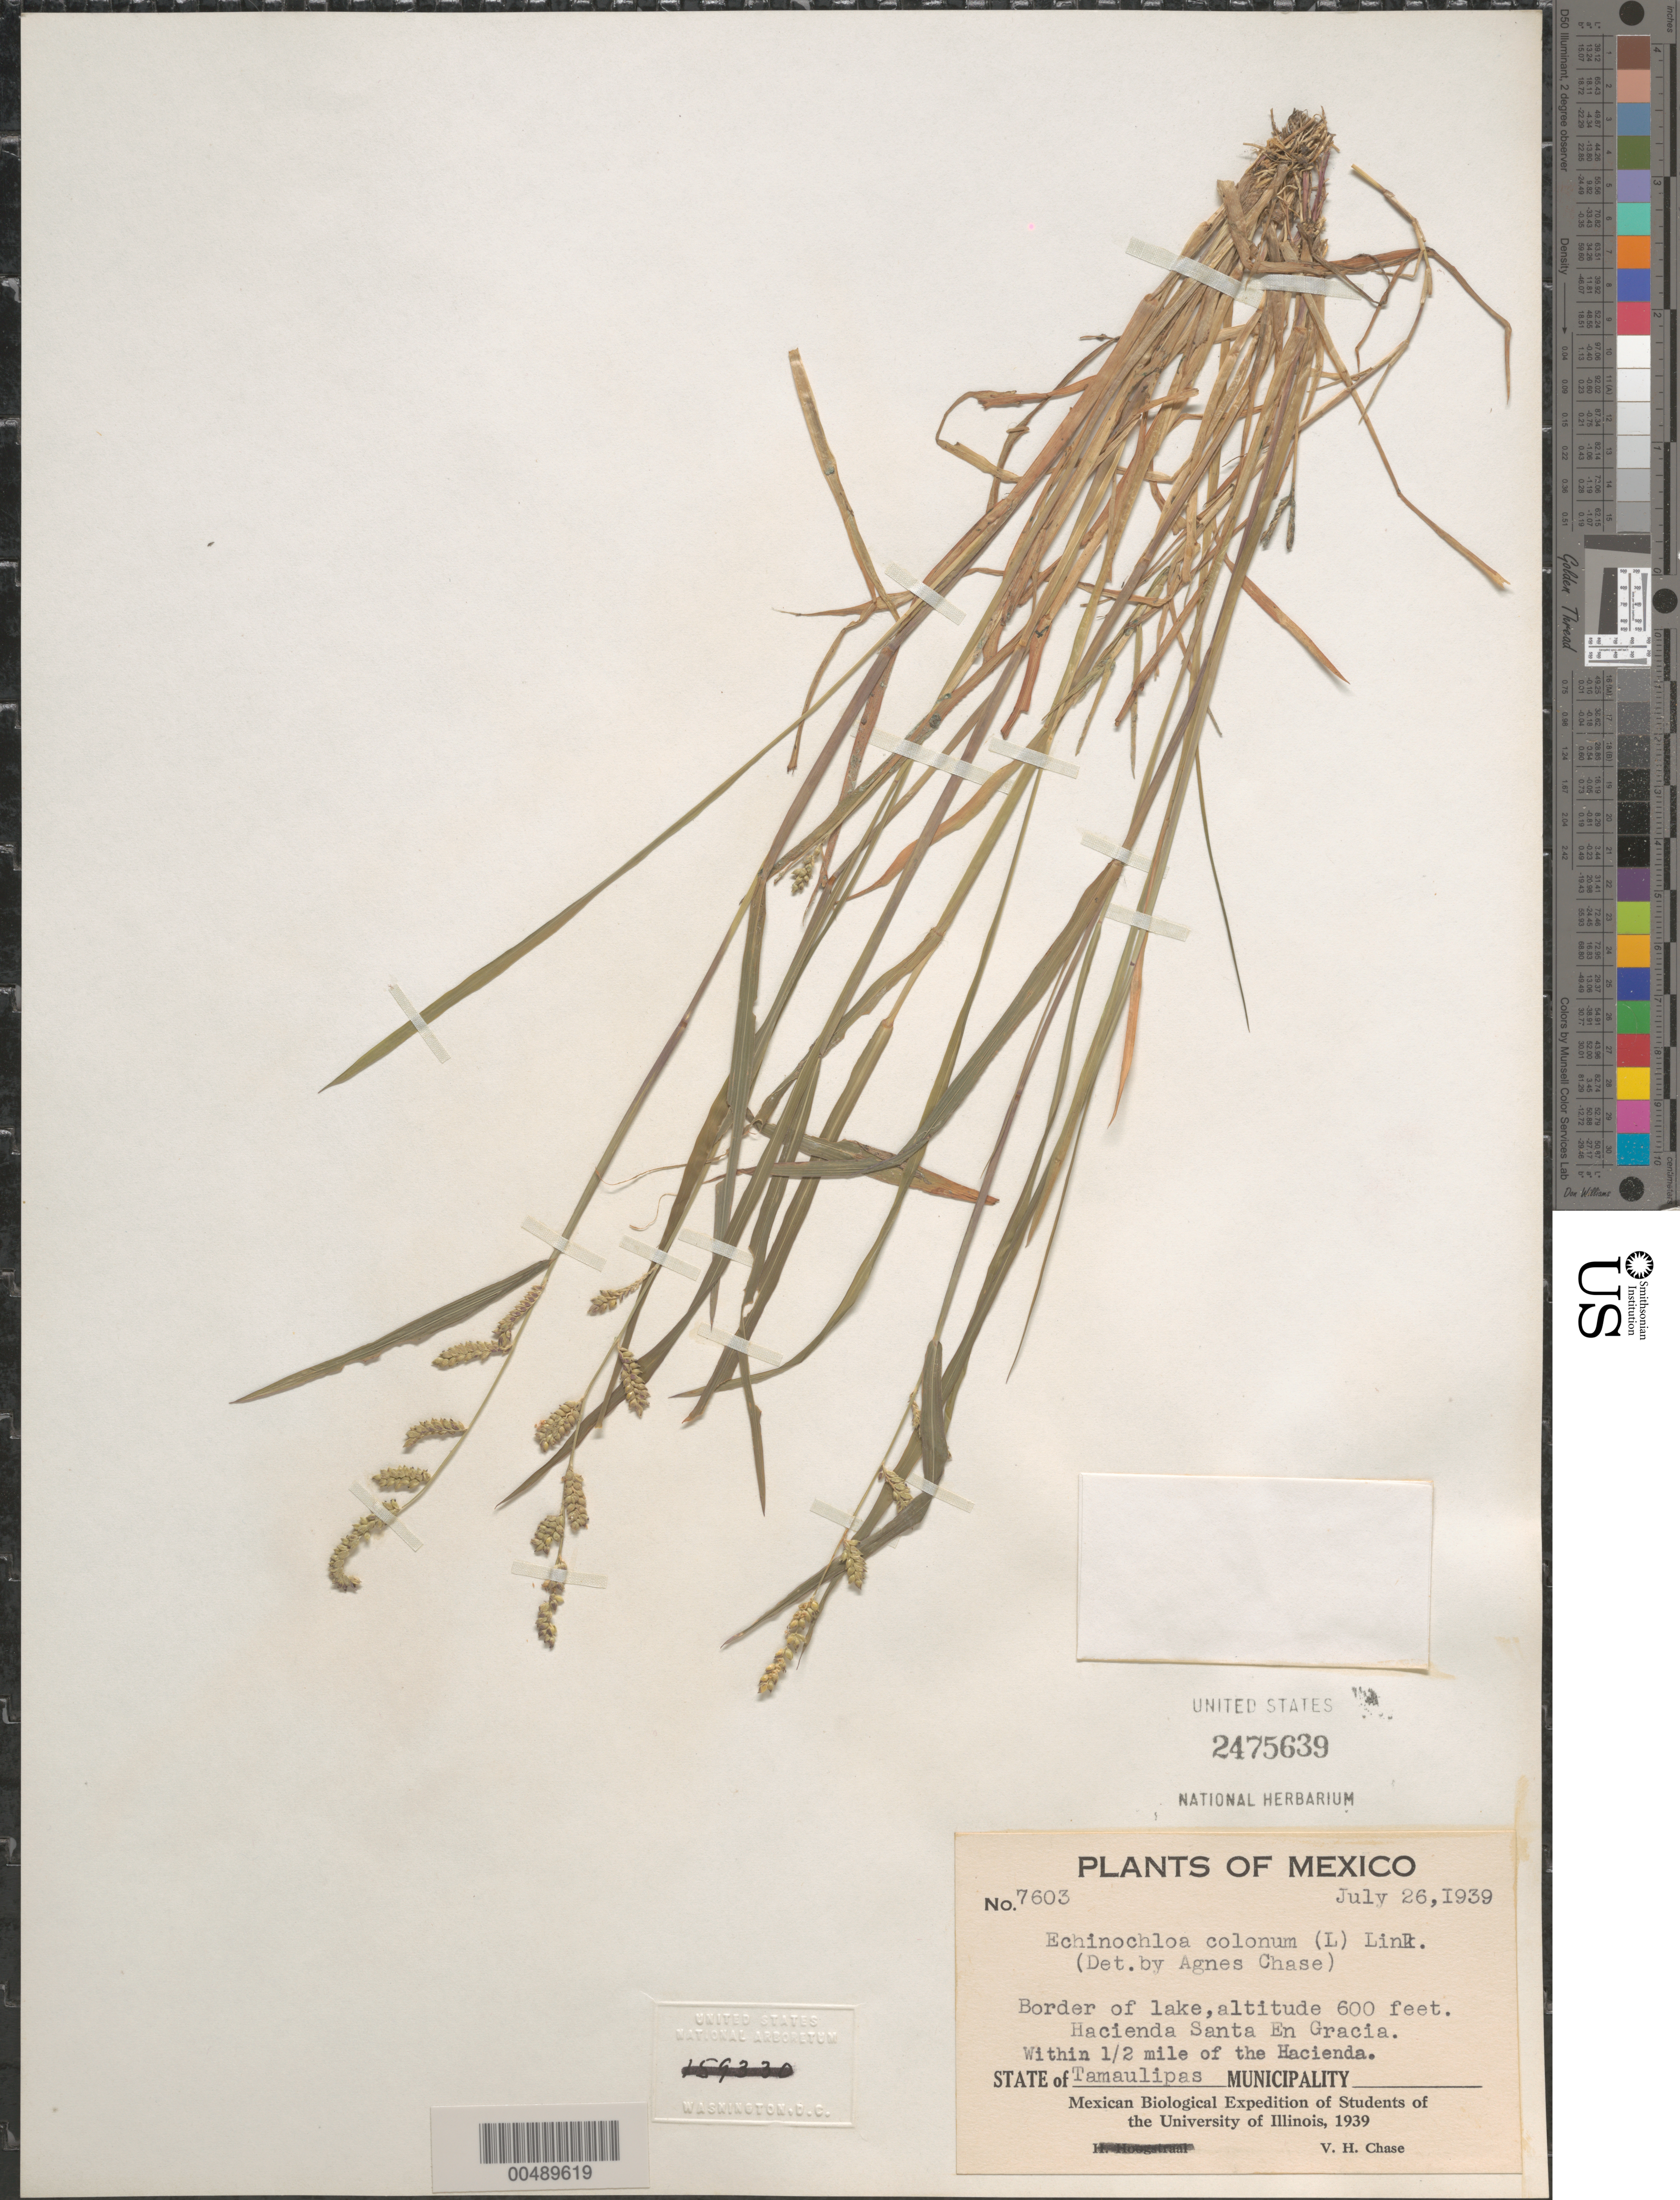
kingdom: Plantae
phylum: Tracheophyta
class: Liliopsida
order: Poales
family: Poaceae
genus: Echinochloa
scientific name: Echinochloa colona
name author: (L.) Link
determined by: Chase, [M.] Agnes, (US)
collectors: V. H. Chase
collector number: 7603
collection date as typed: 26 Jul 1939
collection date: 1939-07-26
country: Mexico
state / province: Tamaulipas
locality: Hacienda Santa En Gracia, within 0.5 mi of the hacienda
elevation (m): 183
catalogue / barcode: US 2475639